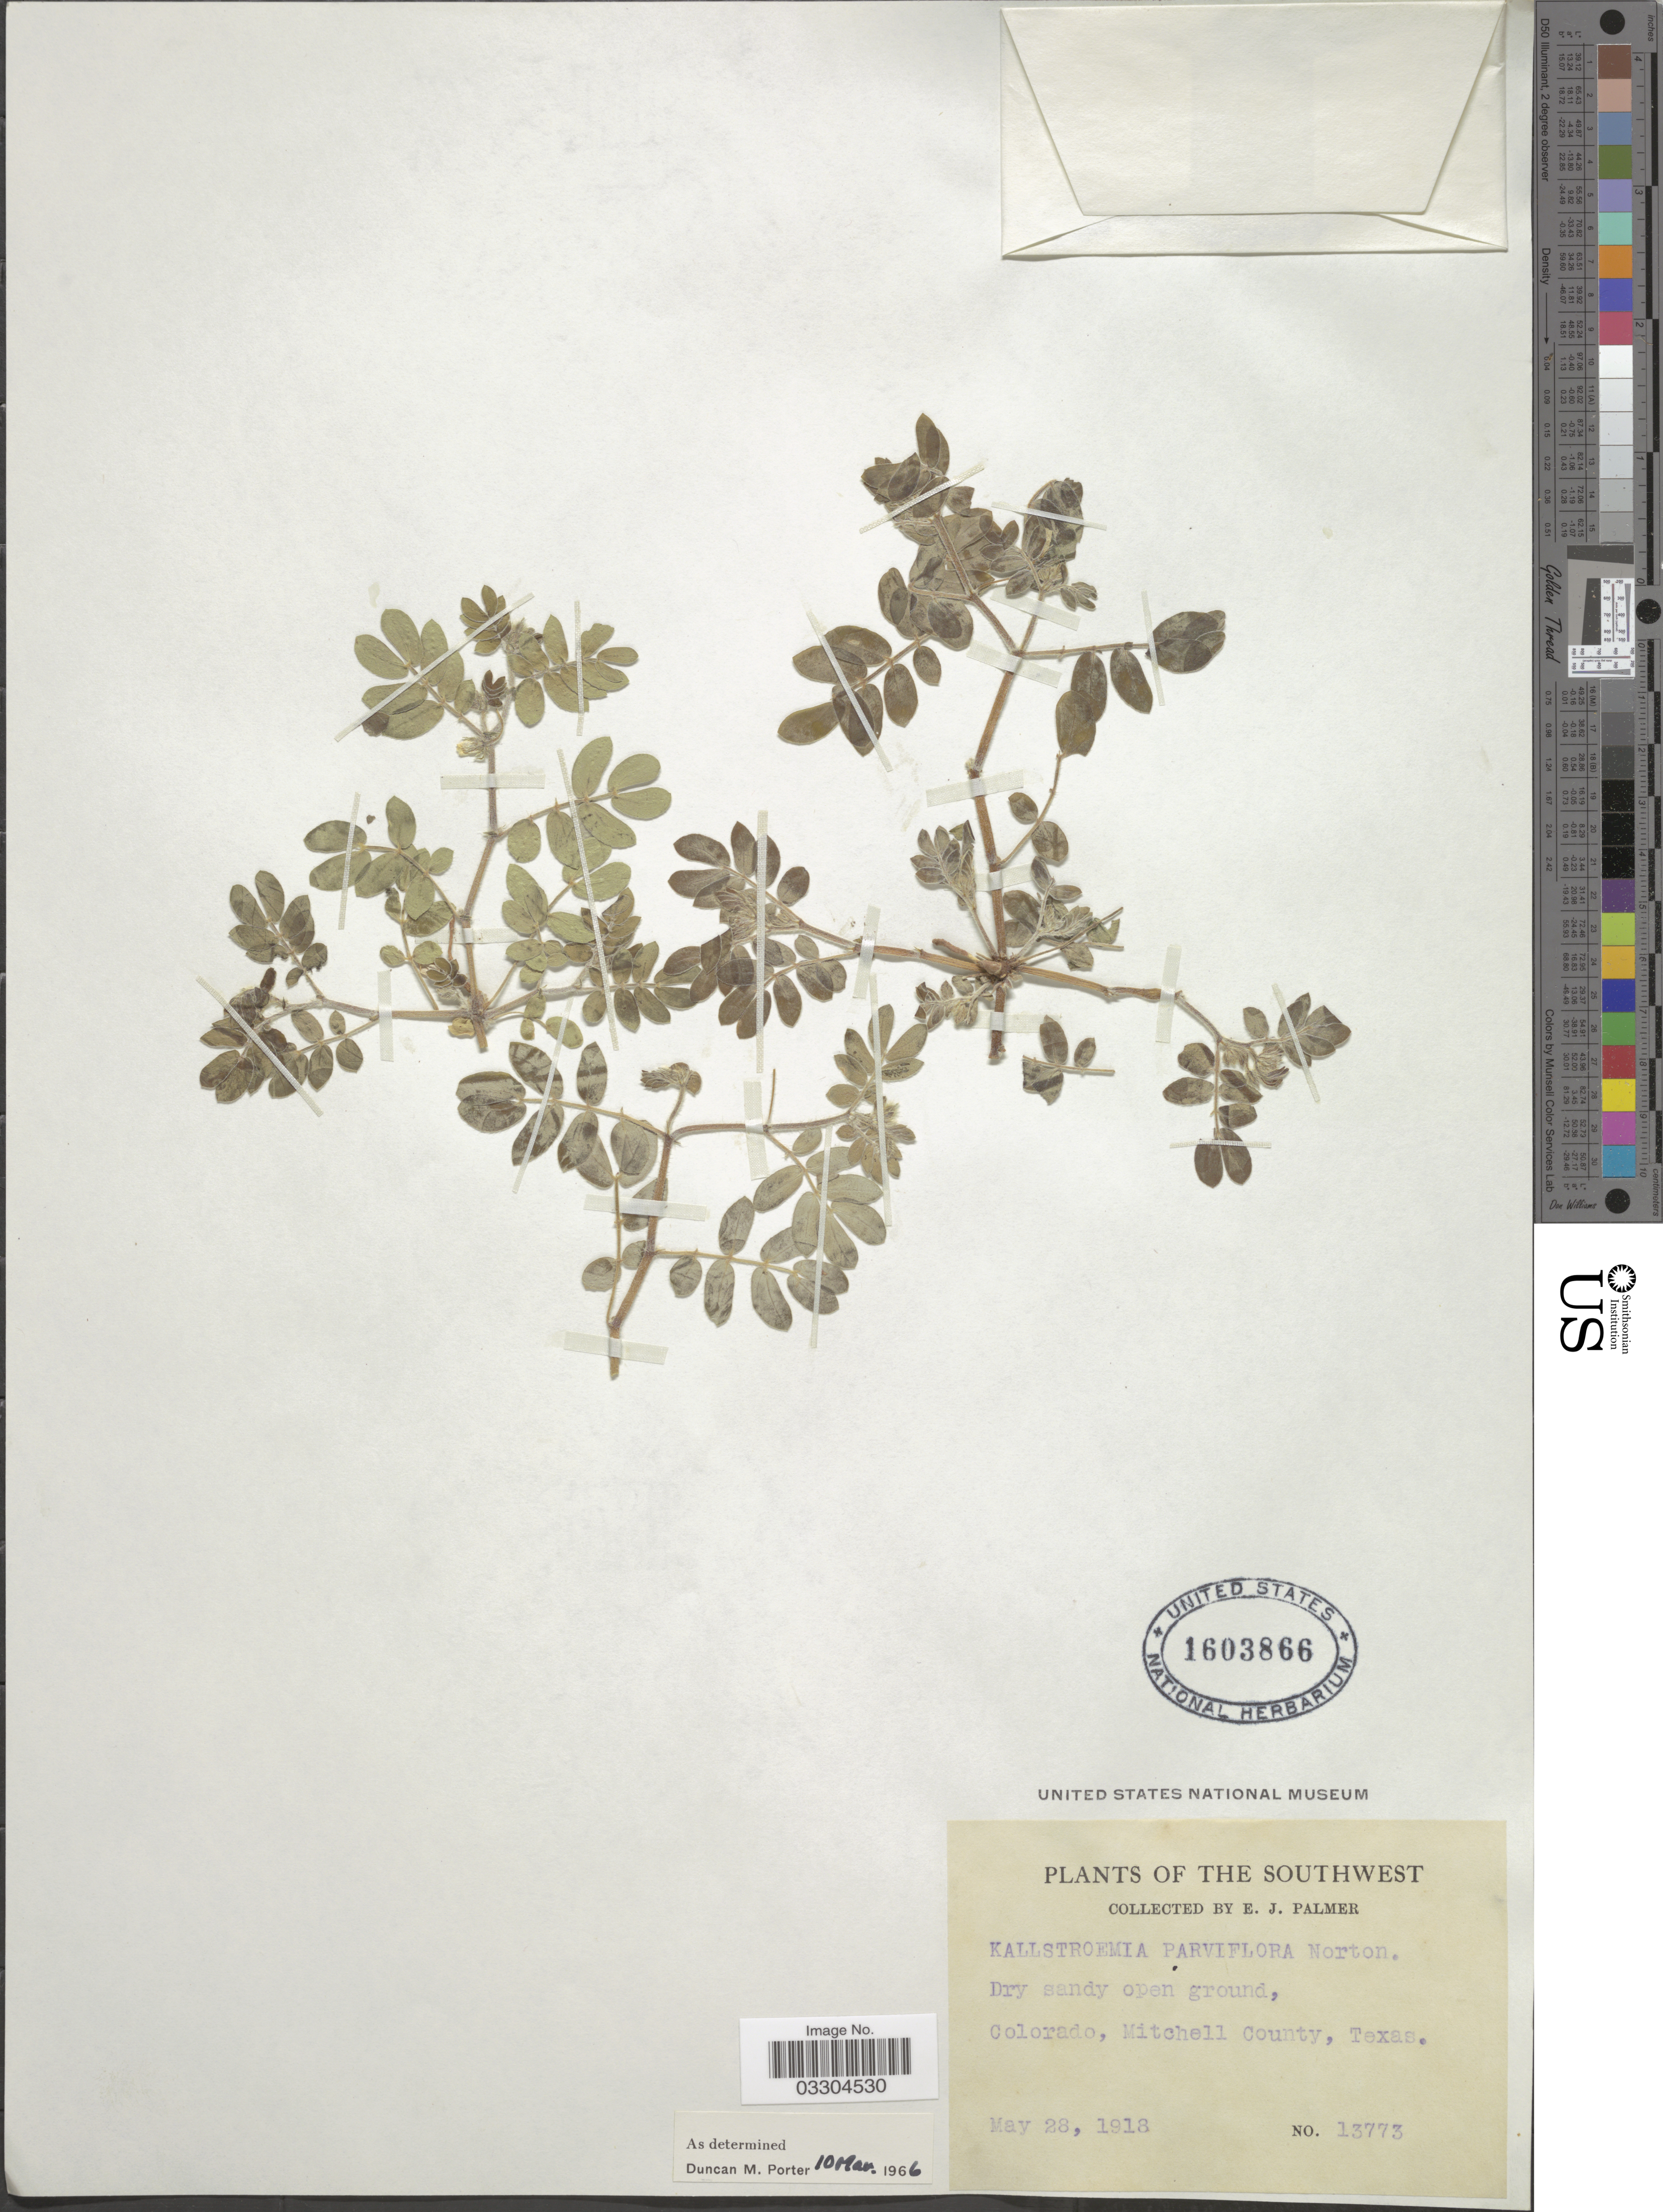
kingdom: Plantae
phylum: Tracheophyta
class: Magnoliopsida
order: Zygophyllales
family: Zygophyllaceae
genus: Kallstroemia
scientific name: Kallstroemia parviflora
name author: Norton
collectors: E. J. Palmer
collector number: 13773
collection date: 1918-05-28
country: United States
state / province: Colorado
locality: Mitchell County.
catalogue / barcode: US 1603866